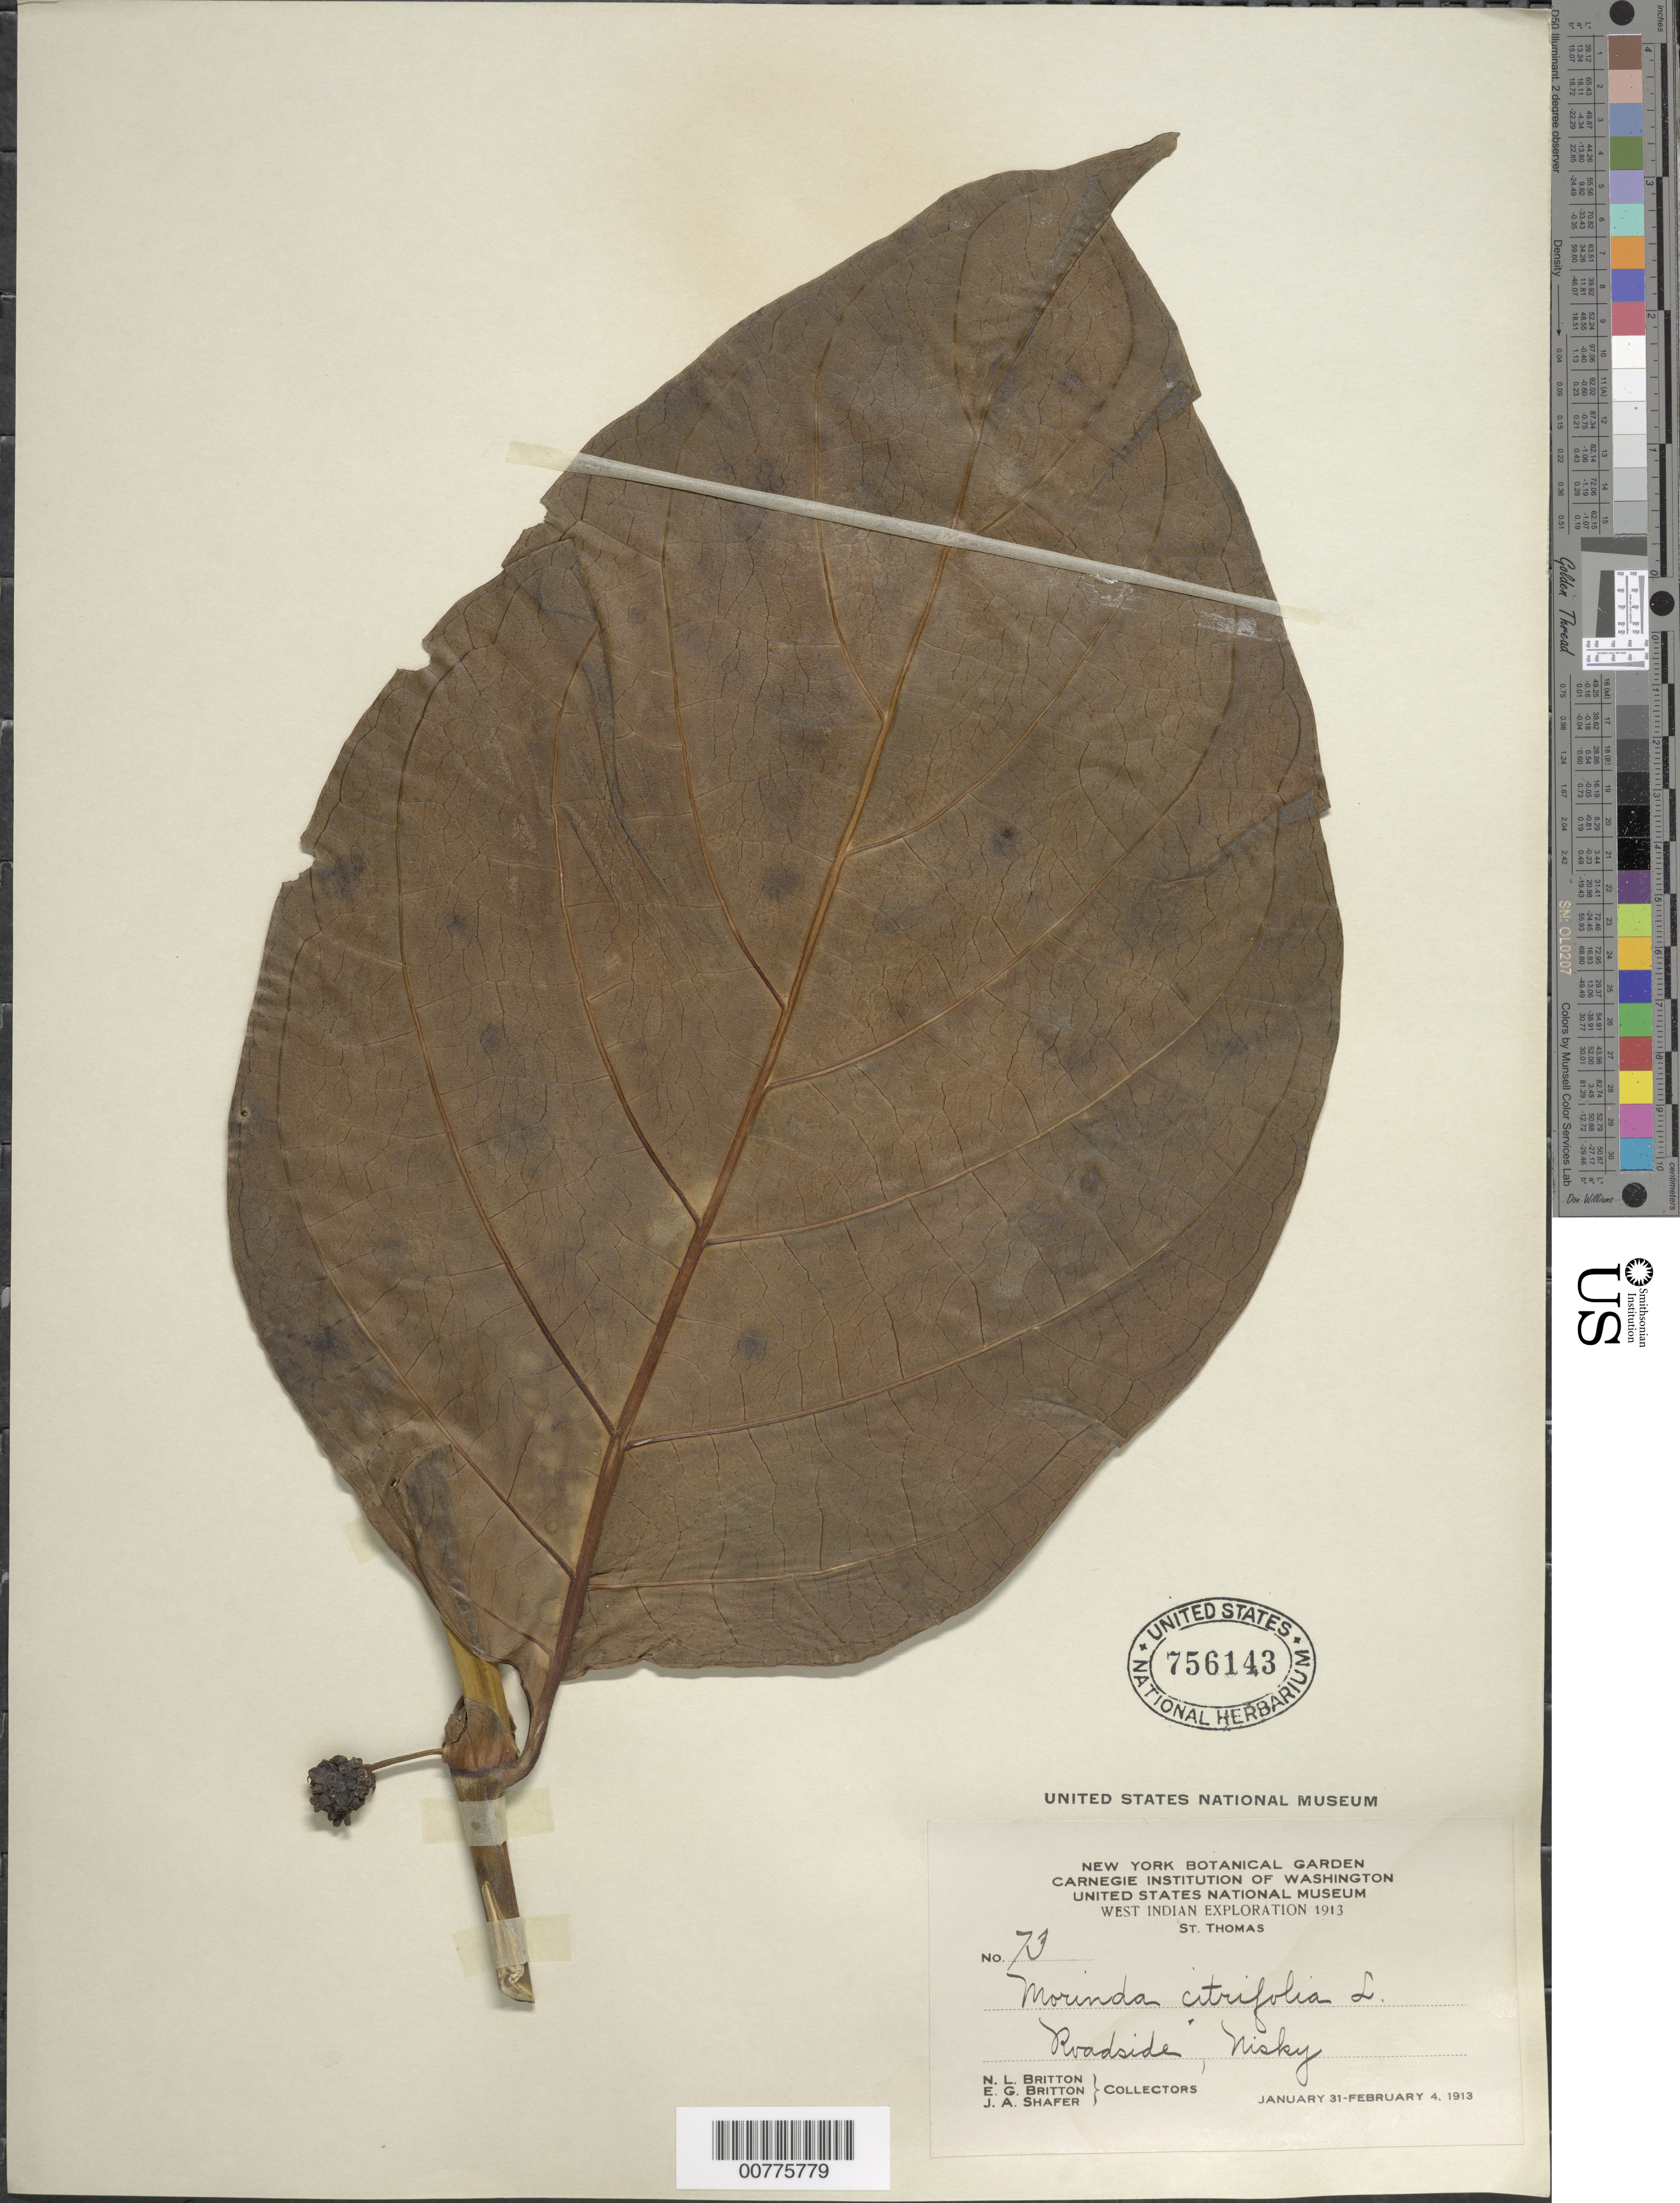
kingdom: Plantae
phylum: Tracheophyta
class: Magnoliopsida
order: Gentianales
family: Rubiaceae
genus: Morinda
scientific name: Morinda citrifolia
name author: L.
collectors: N. Britton, E. G. Britton & J. A. Shafer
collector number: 73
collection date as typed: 31 Jan 1913 to 04 Feb 1913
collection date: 1913-01-31/1913-02-04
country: U.S. Virgin Islands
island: St. Thomas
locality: Roadside, Nisky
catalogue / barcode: US 756143